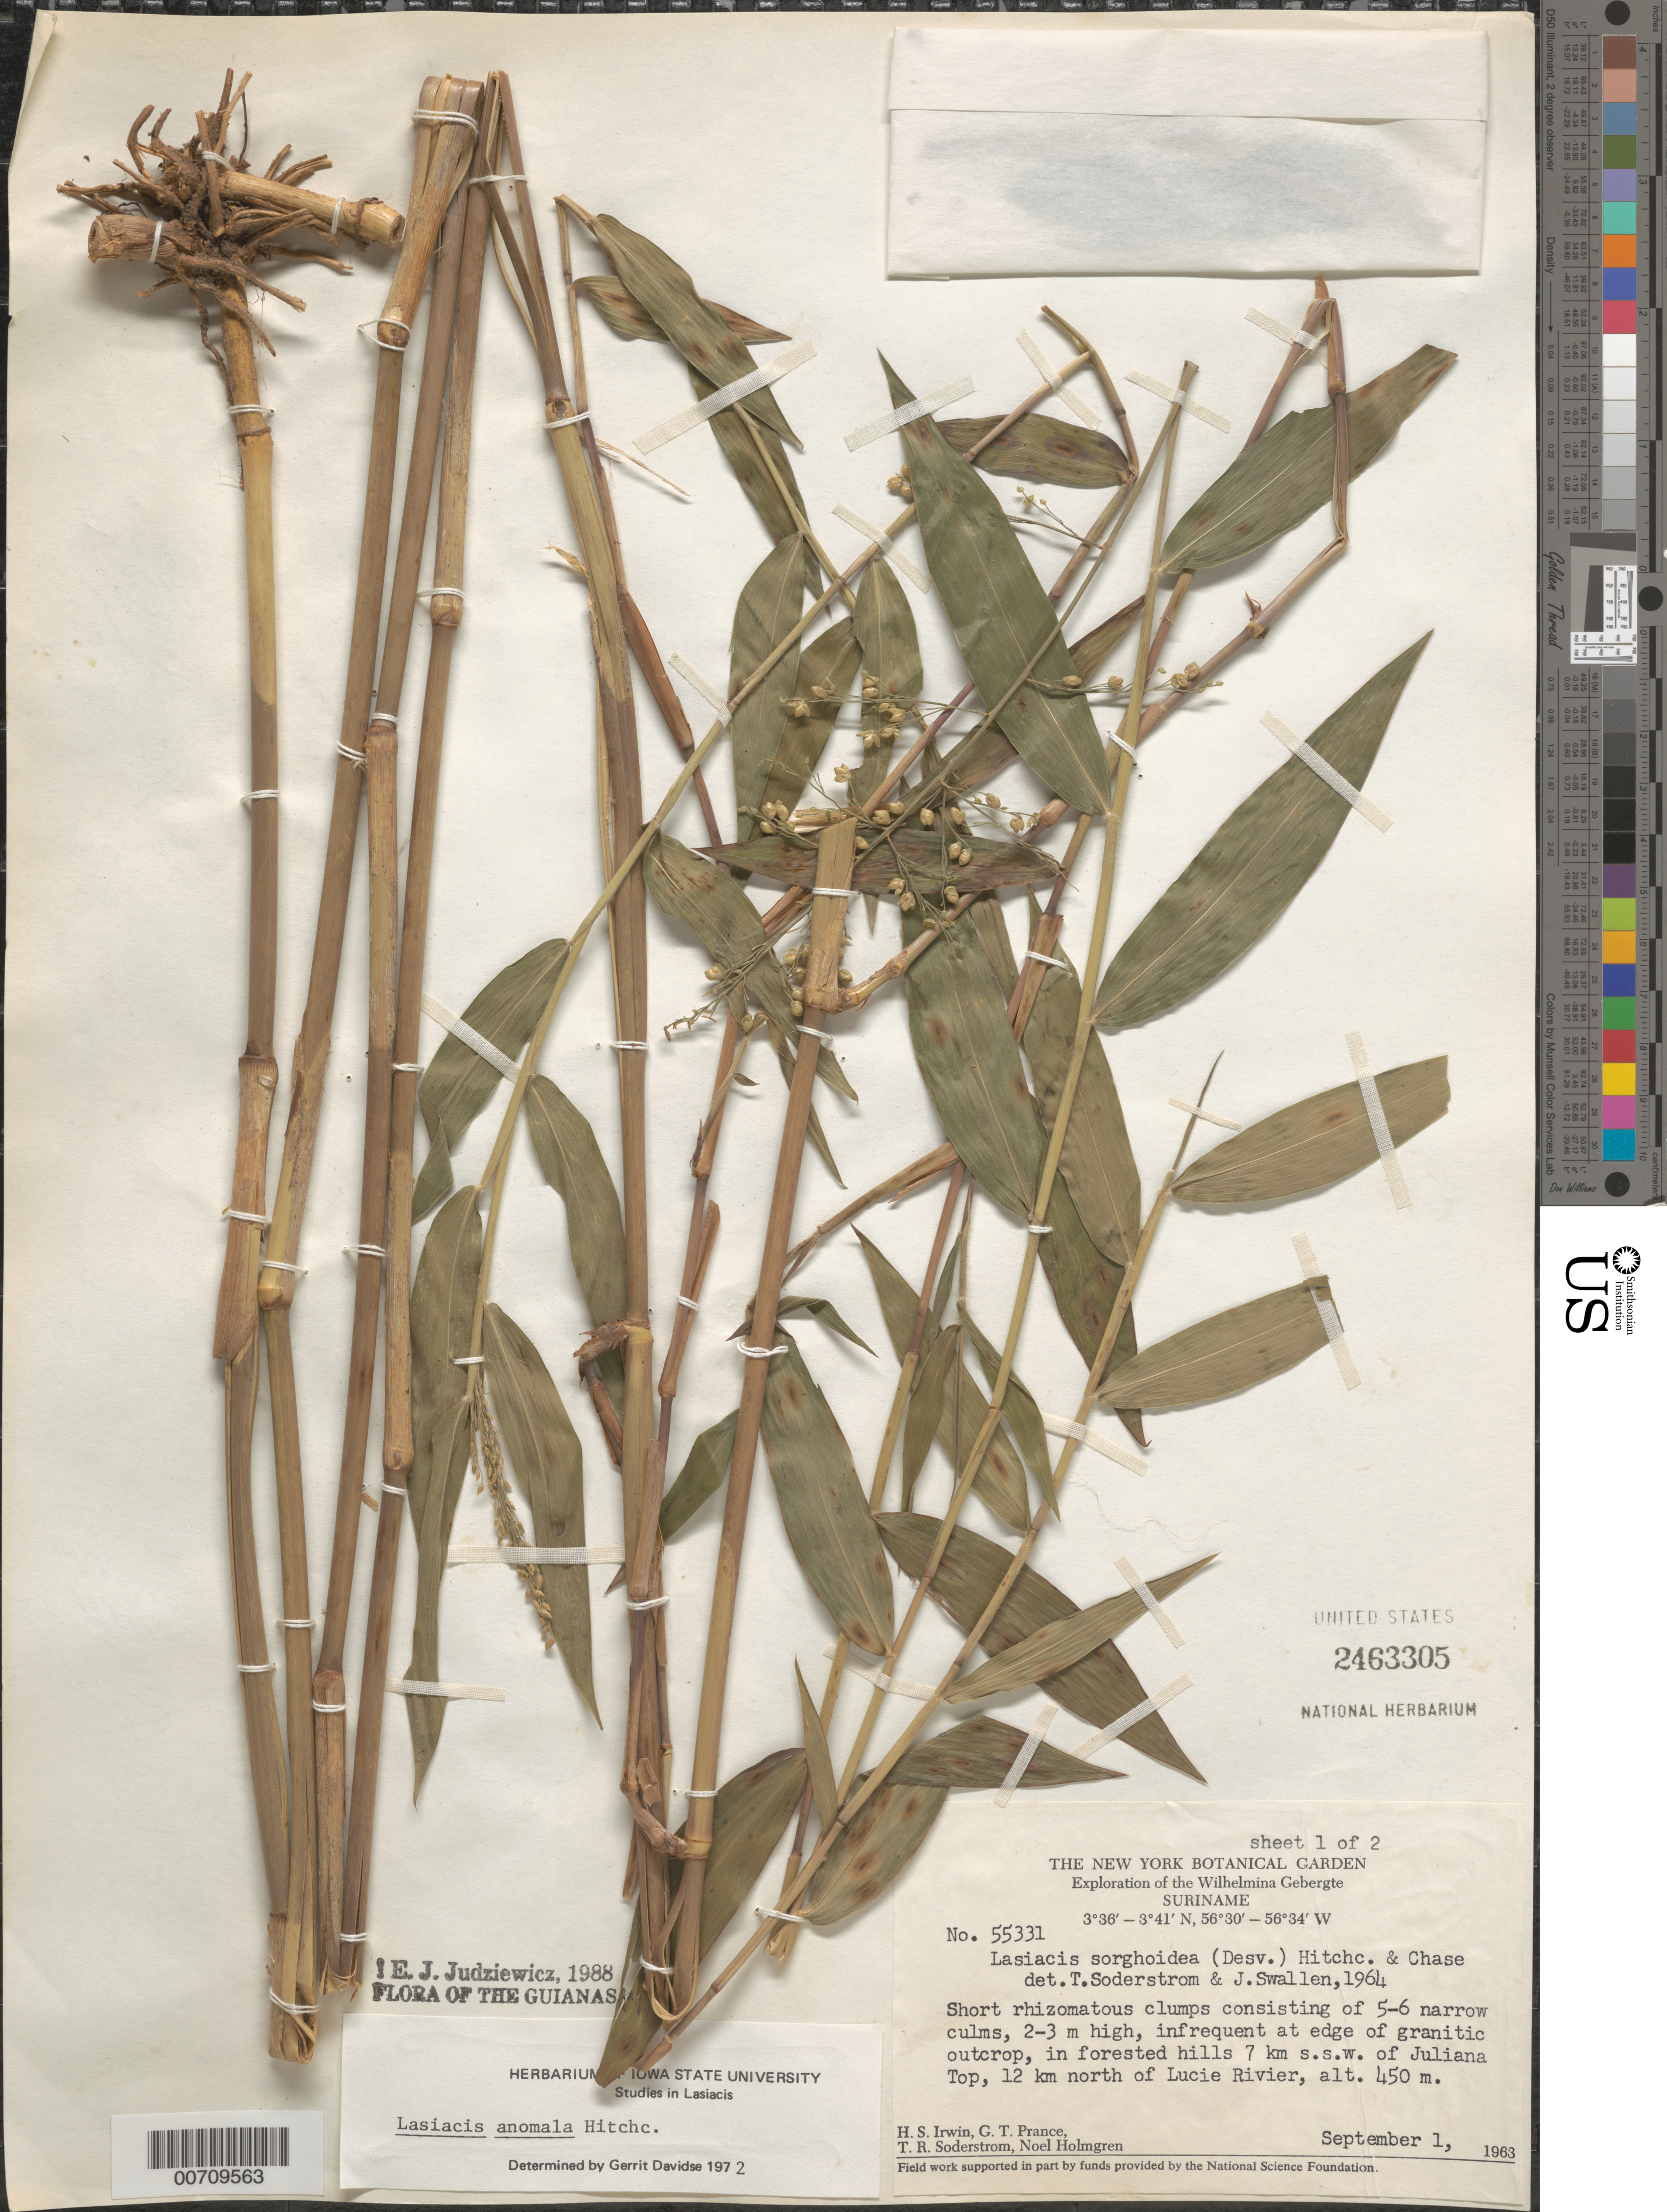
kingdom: Plantae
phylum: Tracheophyta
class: Liliopsida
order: Poales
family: Poaceae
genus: Lasiacis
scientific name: Lasiacis anomala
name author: Hitchc.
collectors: H. Irwin, G. T. Prance, T. R. Soderstrom & N. H. Holmgren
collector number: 55331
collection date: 1963-09-01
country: Suriname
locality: Exploration of the Wilhelmina Gebergte. Infrequent at edge of granitic outcrop, in forested hills 7 km s.s.w. of Juliana Top, 12 km north of Lucie Rivier.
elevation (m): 450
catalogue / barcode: US 2463305